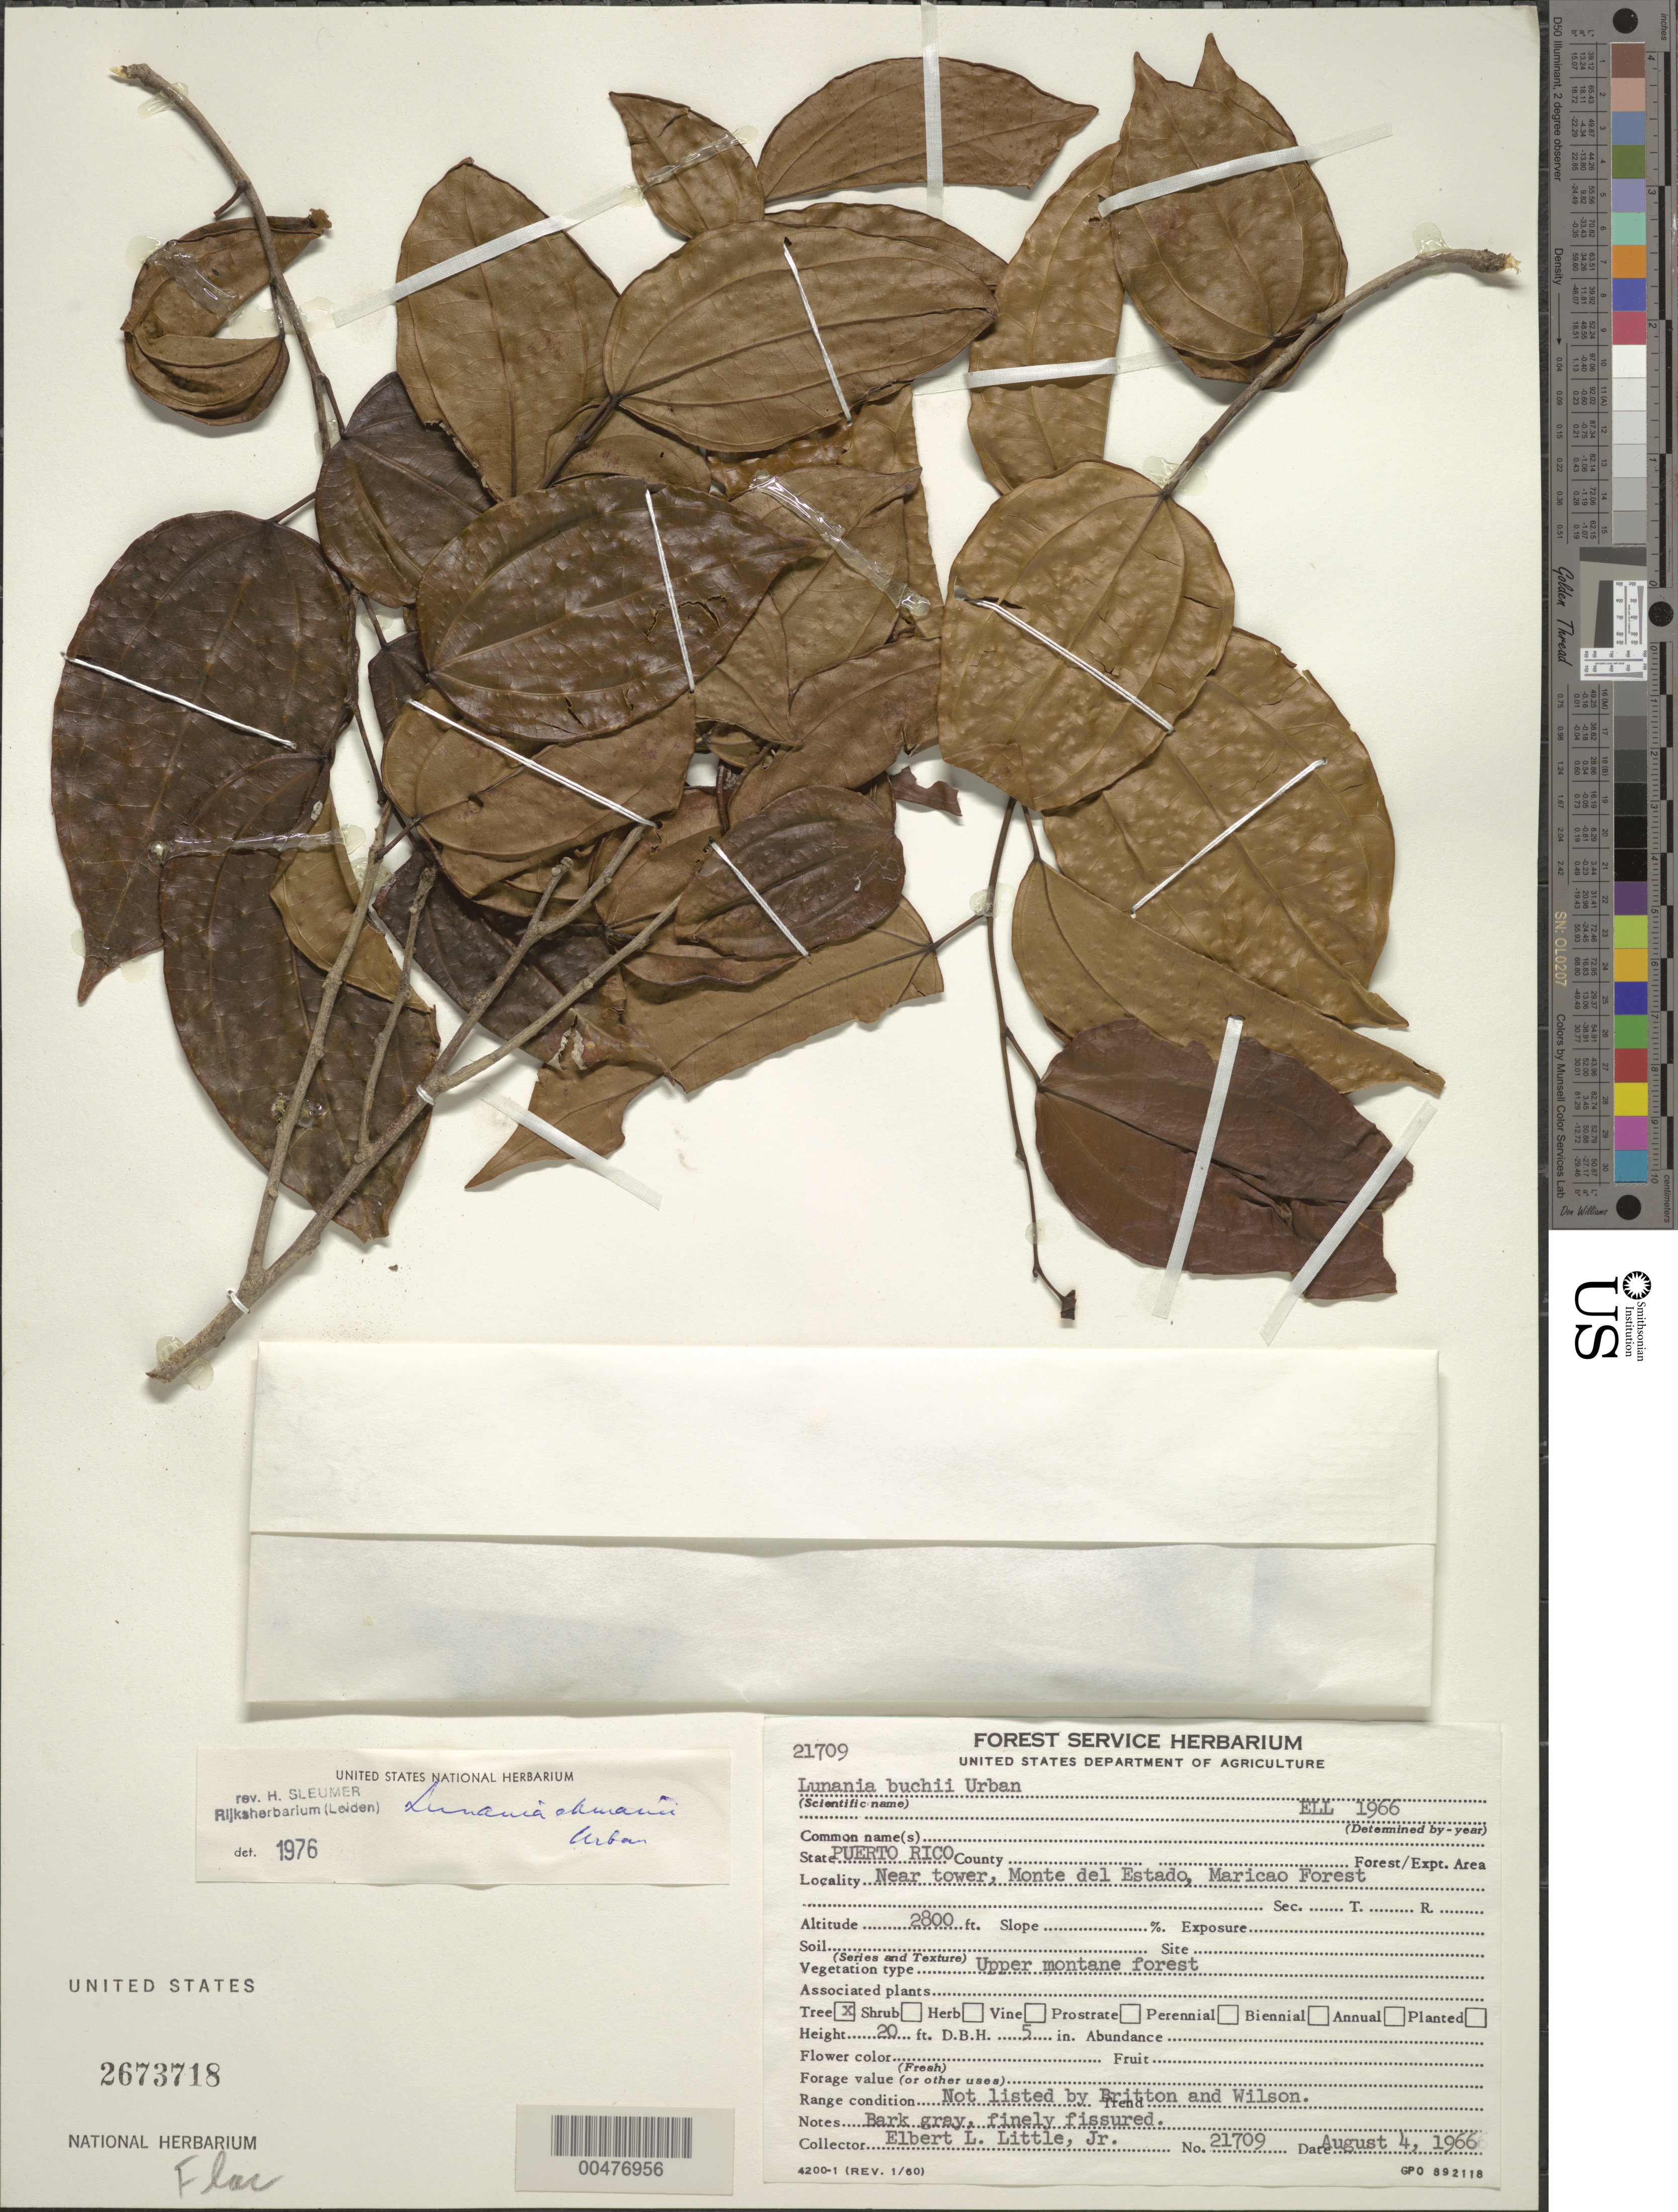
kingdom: Plantae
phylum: Tracheophyta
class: Magnoliopsida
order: Malpighiales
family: Salicaceae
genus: Lunania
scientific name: Lunania buchii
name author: Urb.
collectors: E. L. Little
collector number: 21709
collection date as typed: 04 Aug 1966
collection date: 1966-08-04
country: Puerto Rico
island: Greater Antilles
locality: Maricao Forest, Monte del Estado, near tower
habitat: Upper montane forest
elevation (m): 853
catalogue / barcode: US 2673718